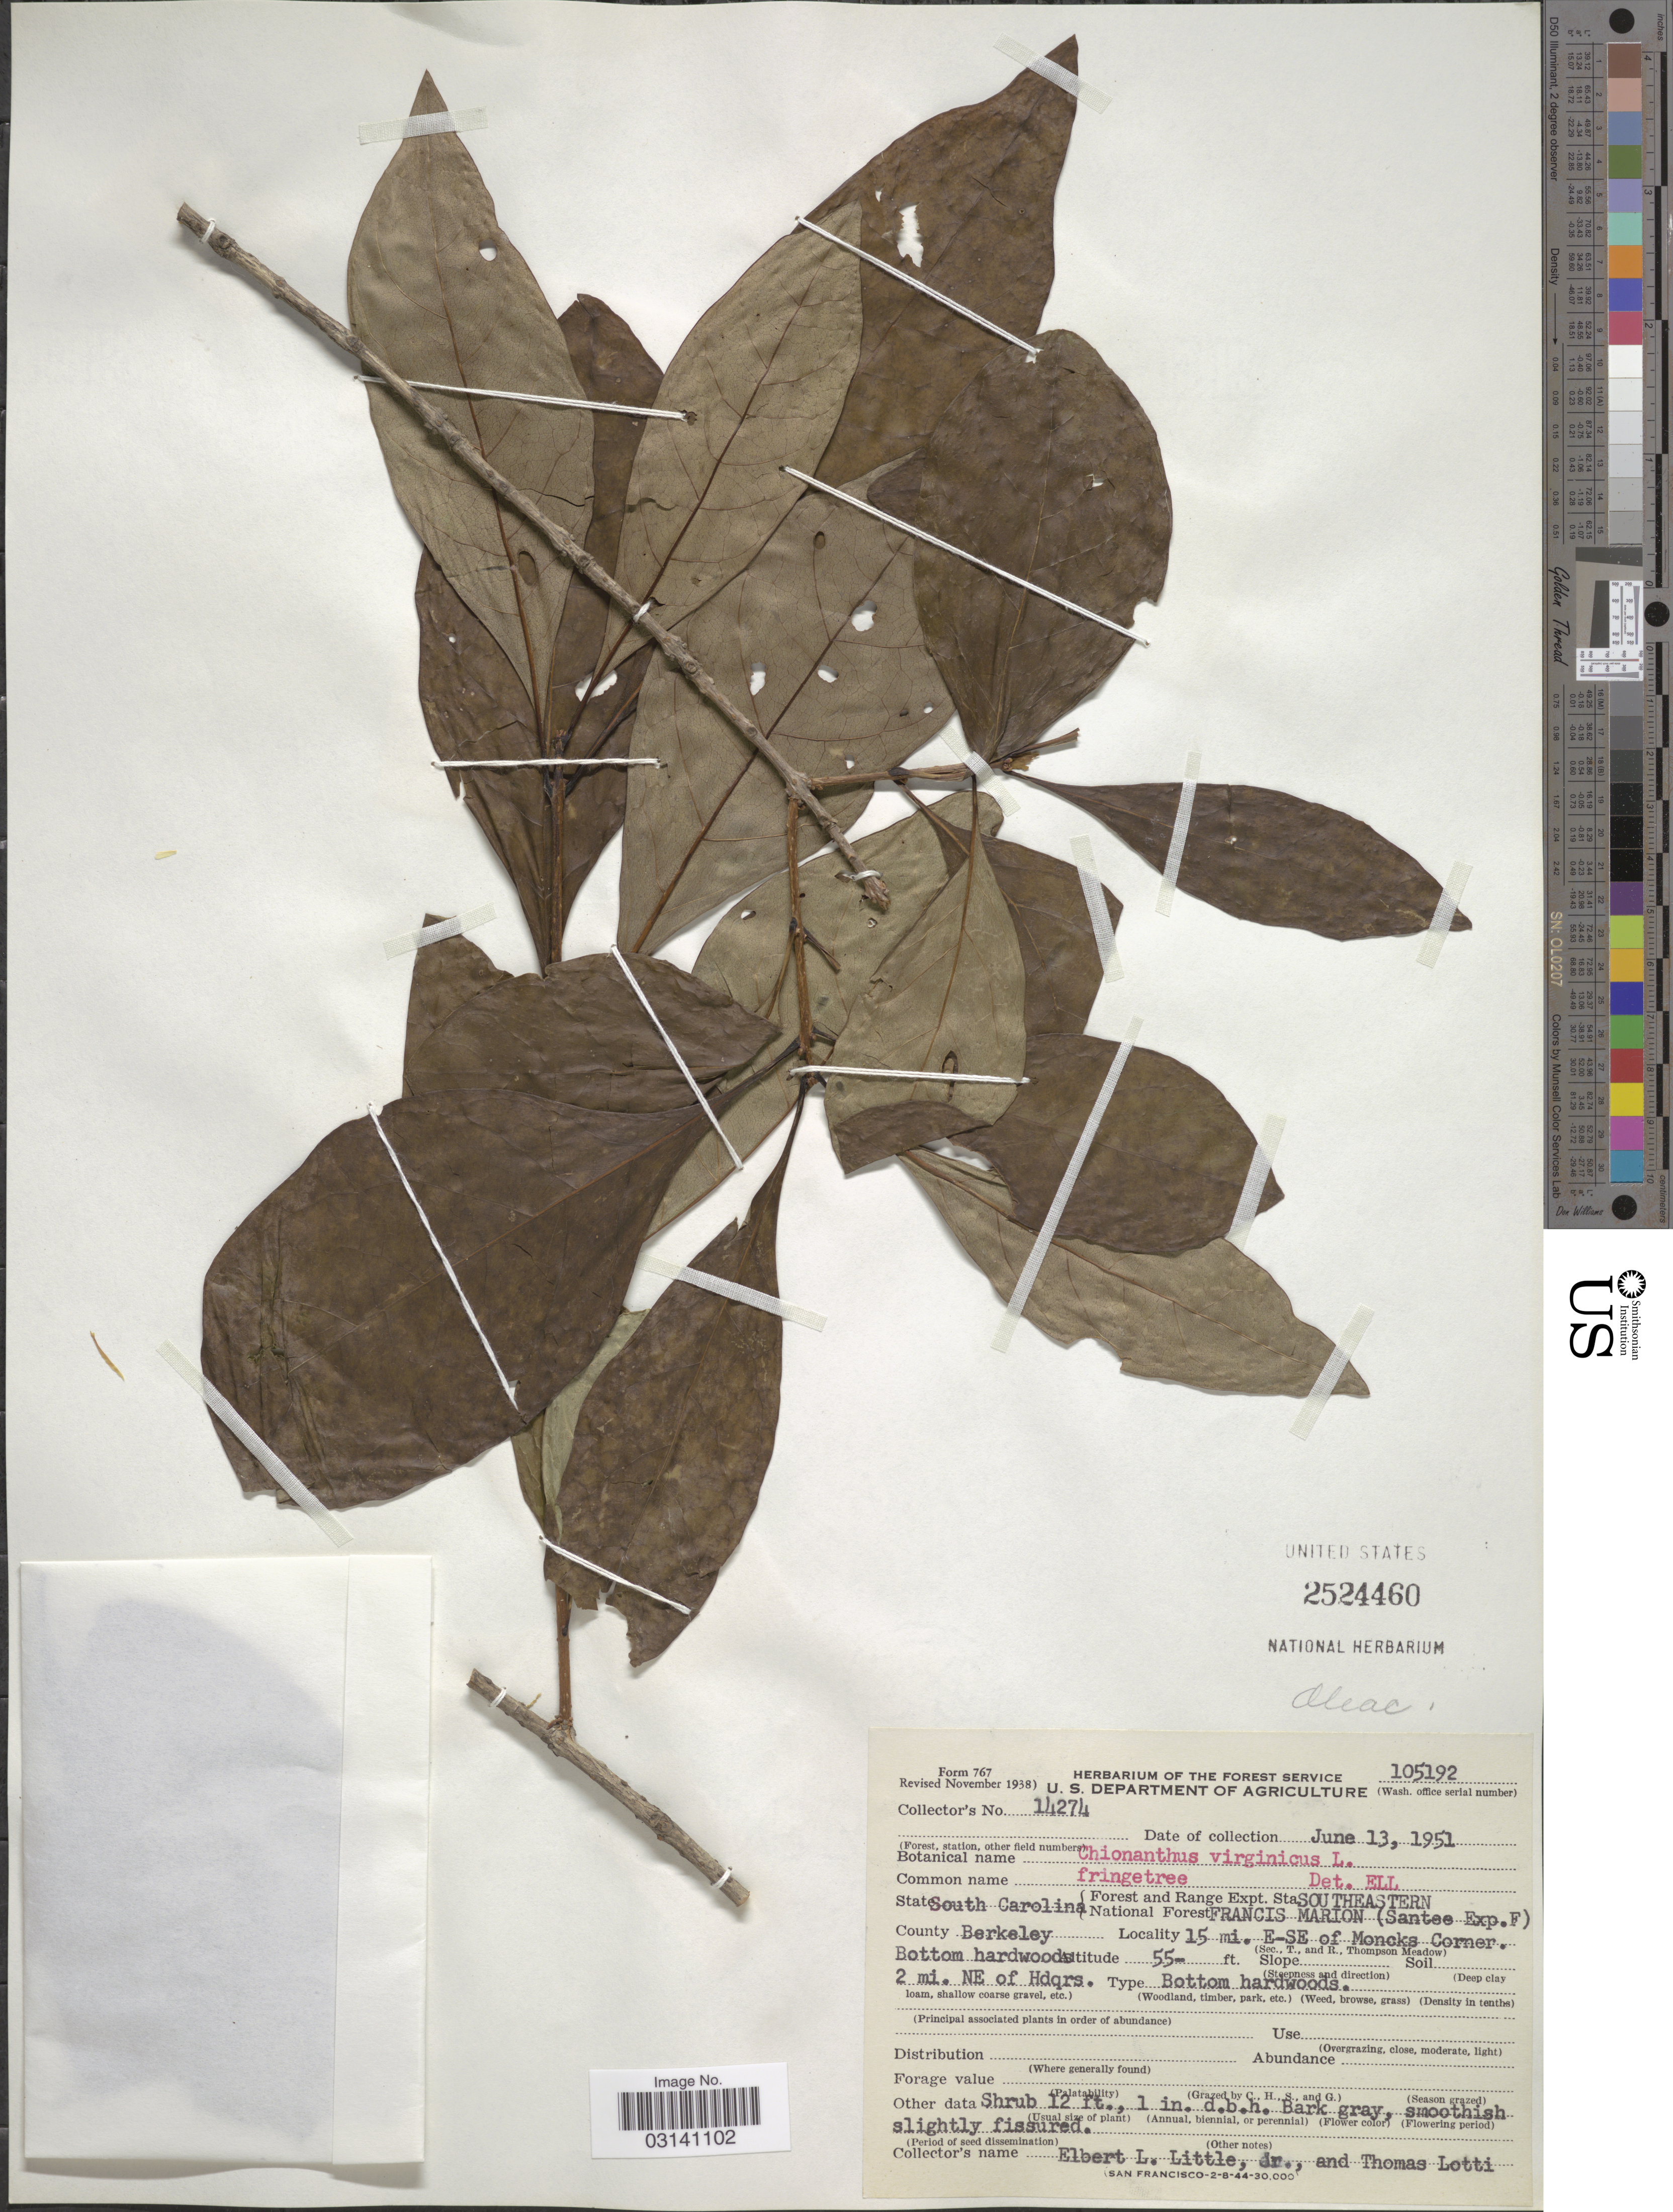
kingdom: Plantae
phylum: Tracheophyta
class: Magnoliopsida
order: Lamiales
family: Oleaceae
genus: Chionanthus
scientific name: Chionanthus virginicus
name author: L.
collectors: E. L. Little & T. Lotti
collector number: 14274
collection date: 1951-06-13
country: United States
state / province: South Carolina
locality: Forest and Range Expt. Sta. Southeastern. National Forest Francis Marion (Santee Exp. F). County Berkeley. 15 mi. E-SE of Moncks Corner.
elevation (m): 17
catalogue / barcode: US 2524460